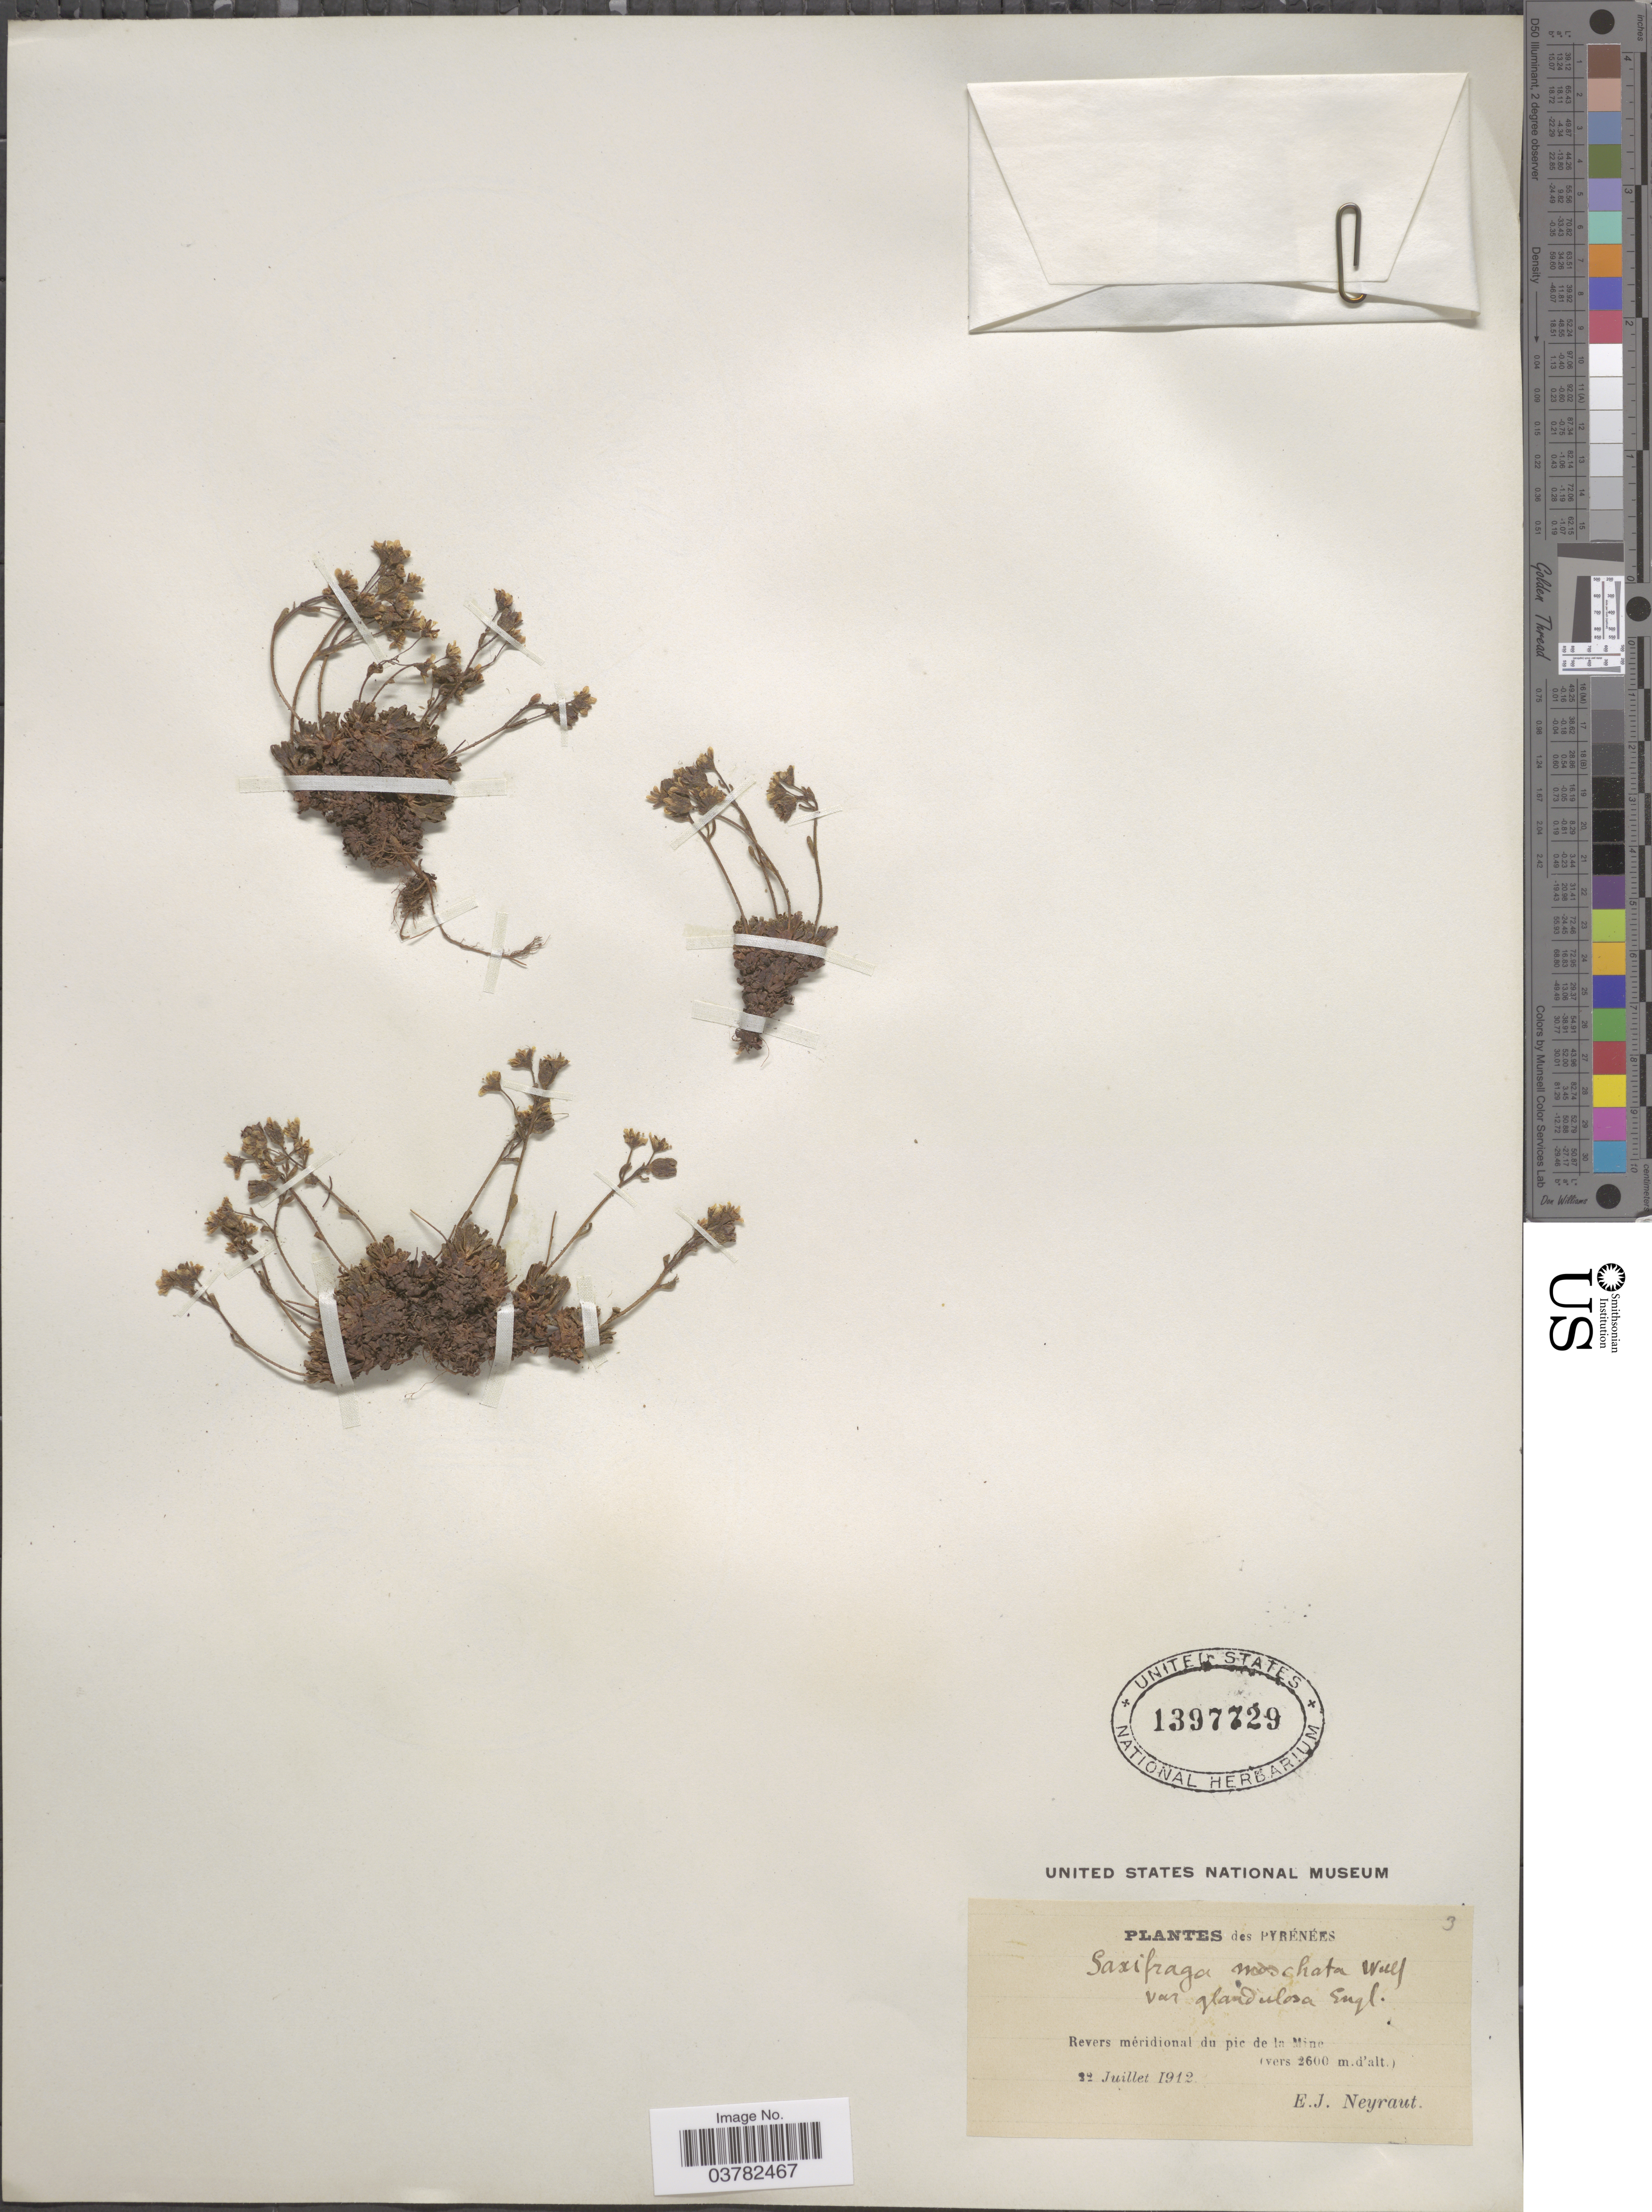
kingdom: Plantae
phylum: Tracheophyta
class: Magnoliopsida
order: Saxifragales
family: Saxifragaceae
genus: Saxifraga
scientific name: Saxifraga moschata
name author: Wulfen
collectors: E. Neyraut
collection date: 1912-07-22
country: France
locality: Pyrénées. Revers méridionail du pic de la Mine.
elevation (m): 2600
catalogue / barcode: US 1397729